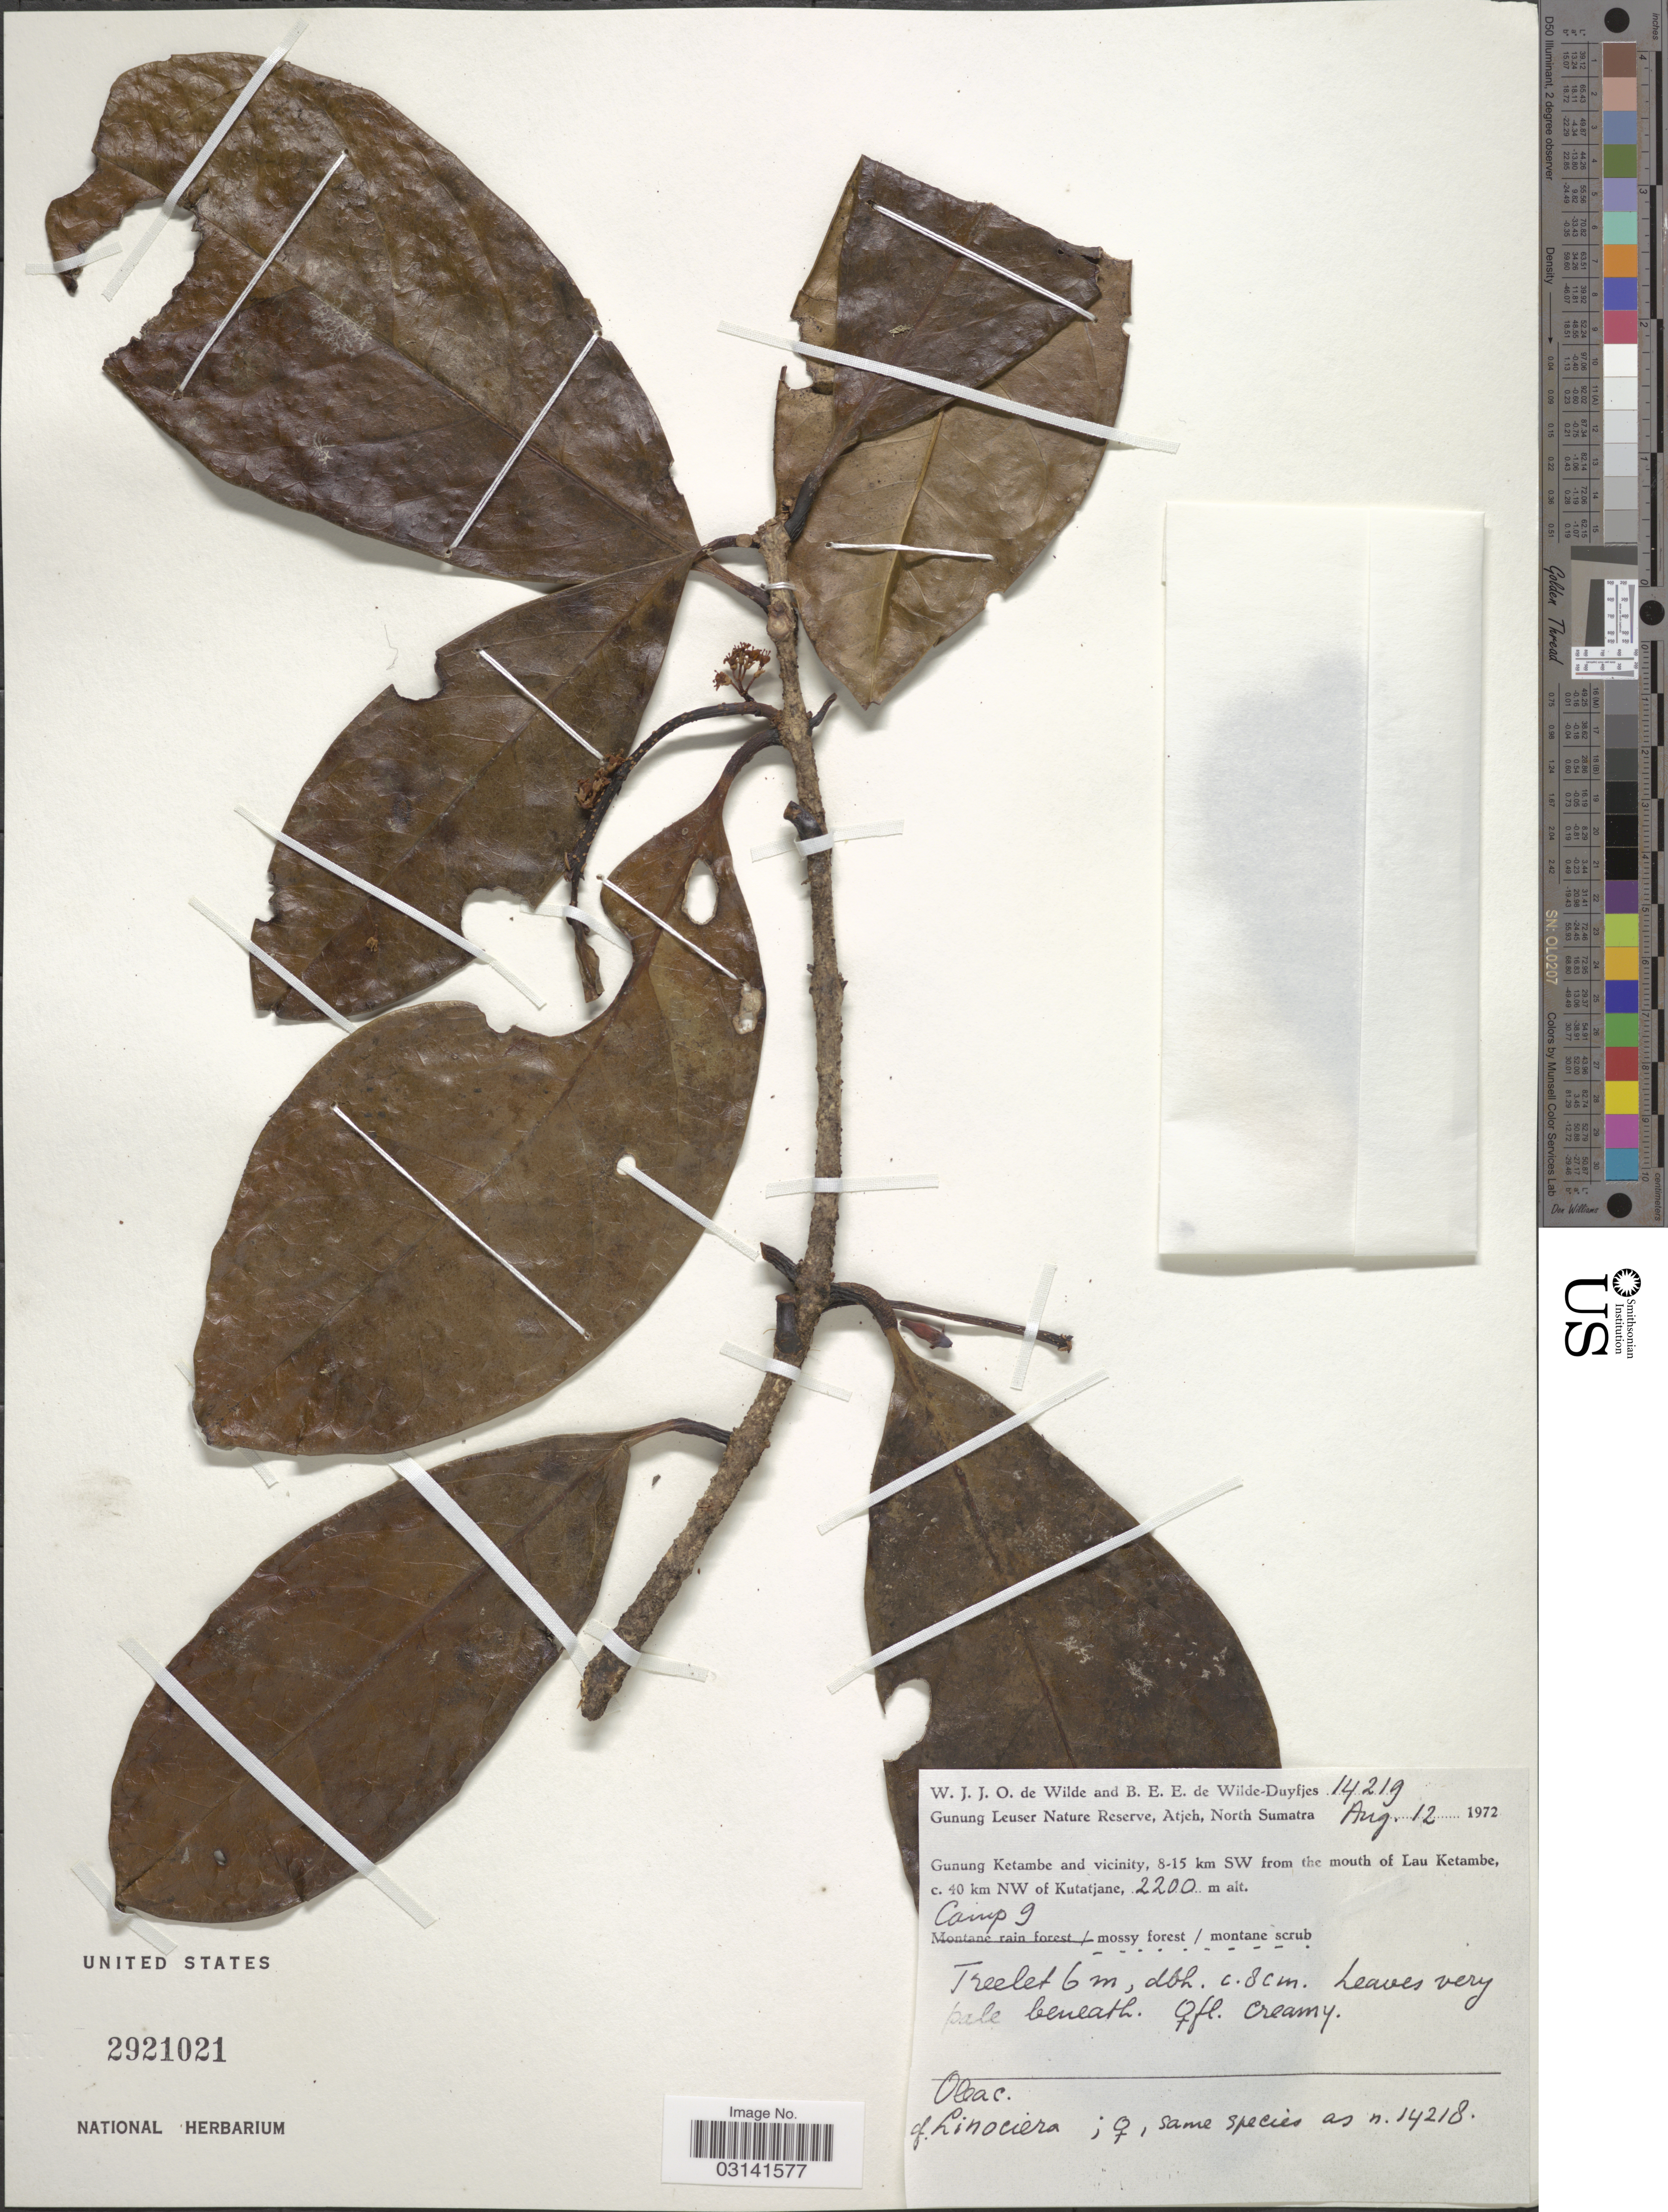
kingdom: Plantae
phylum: Tracheophyta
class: Magnoliopsida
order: Lamiales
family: Oleaceae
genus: Linociera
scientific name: Linociera sp.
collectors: W. J. de Wilde & B. E. de Wilde-Duyfjes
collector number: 14219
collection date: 1972-08-12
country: Indonesia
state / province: Sumatra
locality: Gunung Leuser Nature Reserve, Atjeh, North Sumatra. Gunung Ketambe and vicinity, 8-15 km SW from the mouth of Lau Ketambe, c. 40 km NW of Kutatjane, Camp 9.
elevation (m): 2200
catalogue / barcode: US 2921021